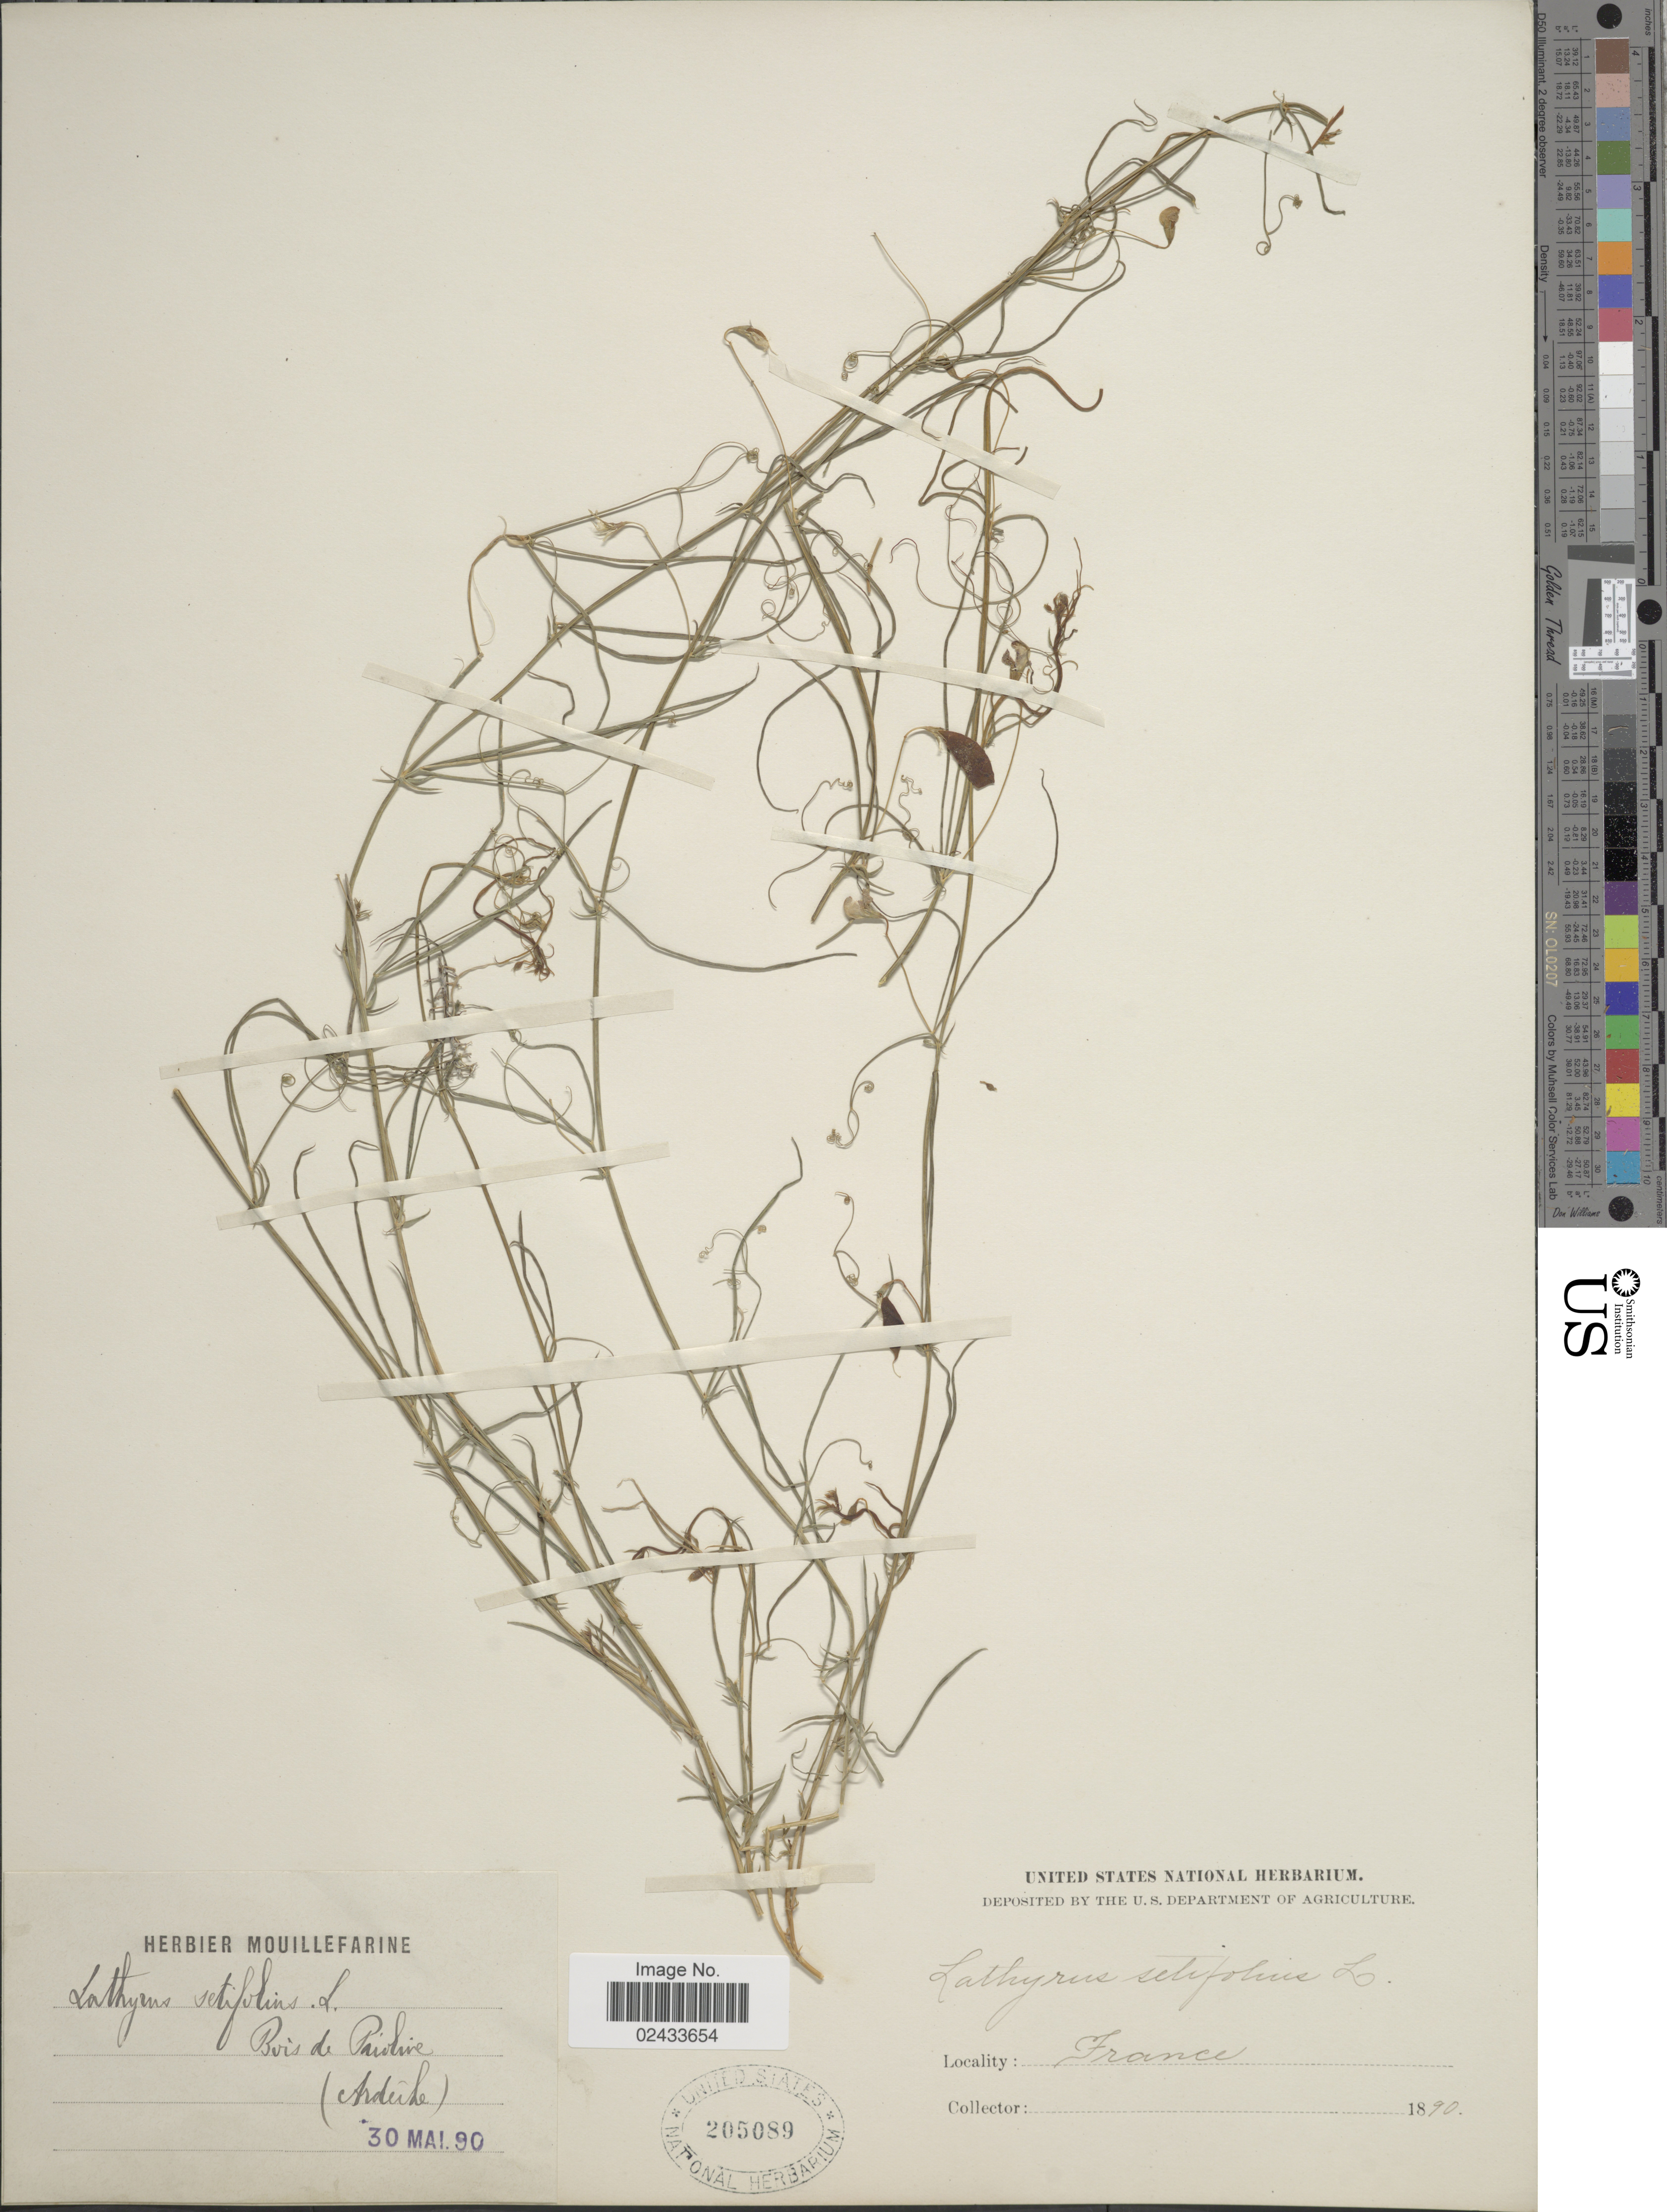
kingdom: Plantae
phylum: Tracheophyta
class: Magnoliopsida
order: Fabales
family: Fabaceae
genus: Lathyrus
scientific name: Lathyrus setifolius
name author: L.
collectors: ex herb. United States National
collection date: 1890-05-30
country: France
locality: Bois de Parolive (Ardeile) [interpreted]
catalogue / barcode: US 205089